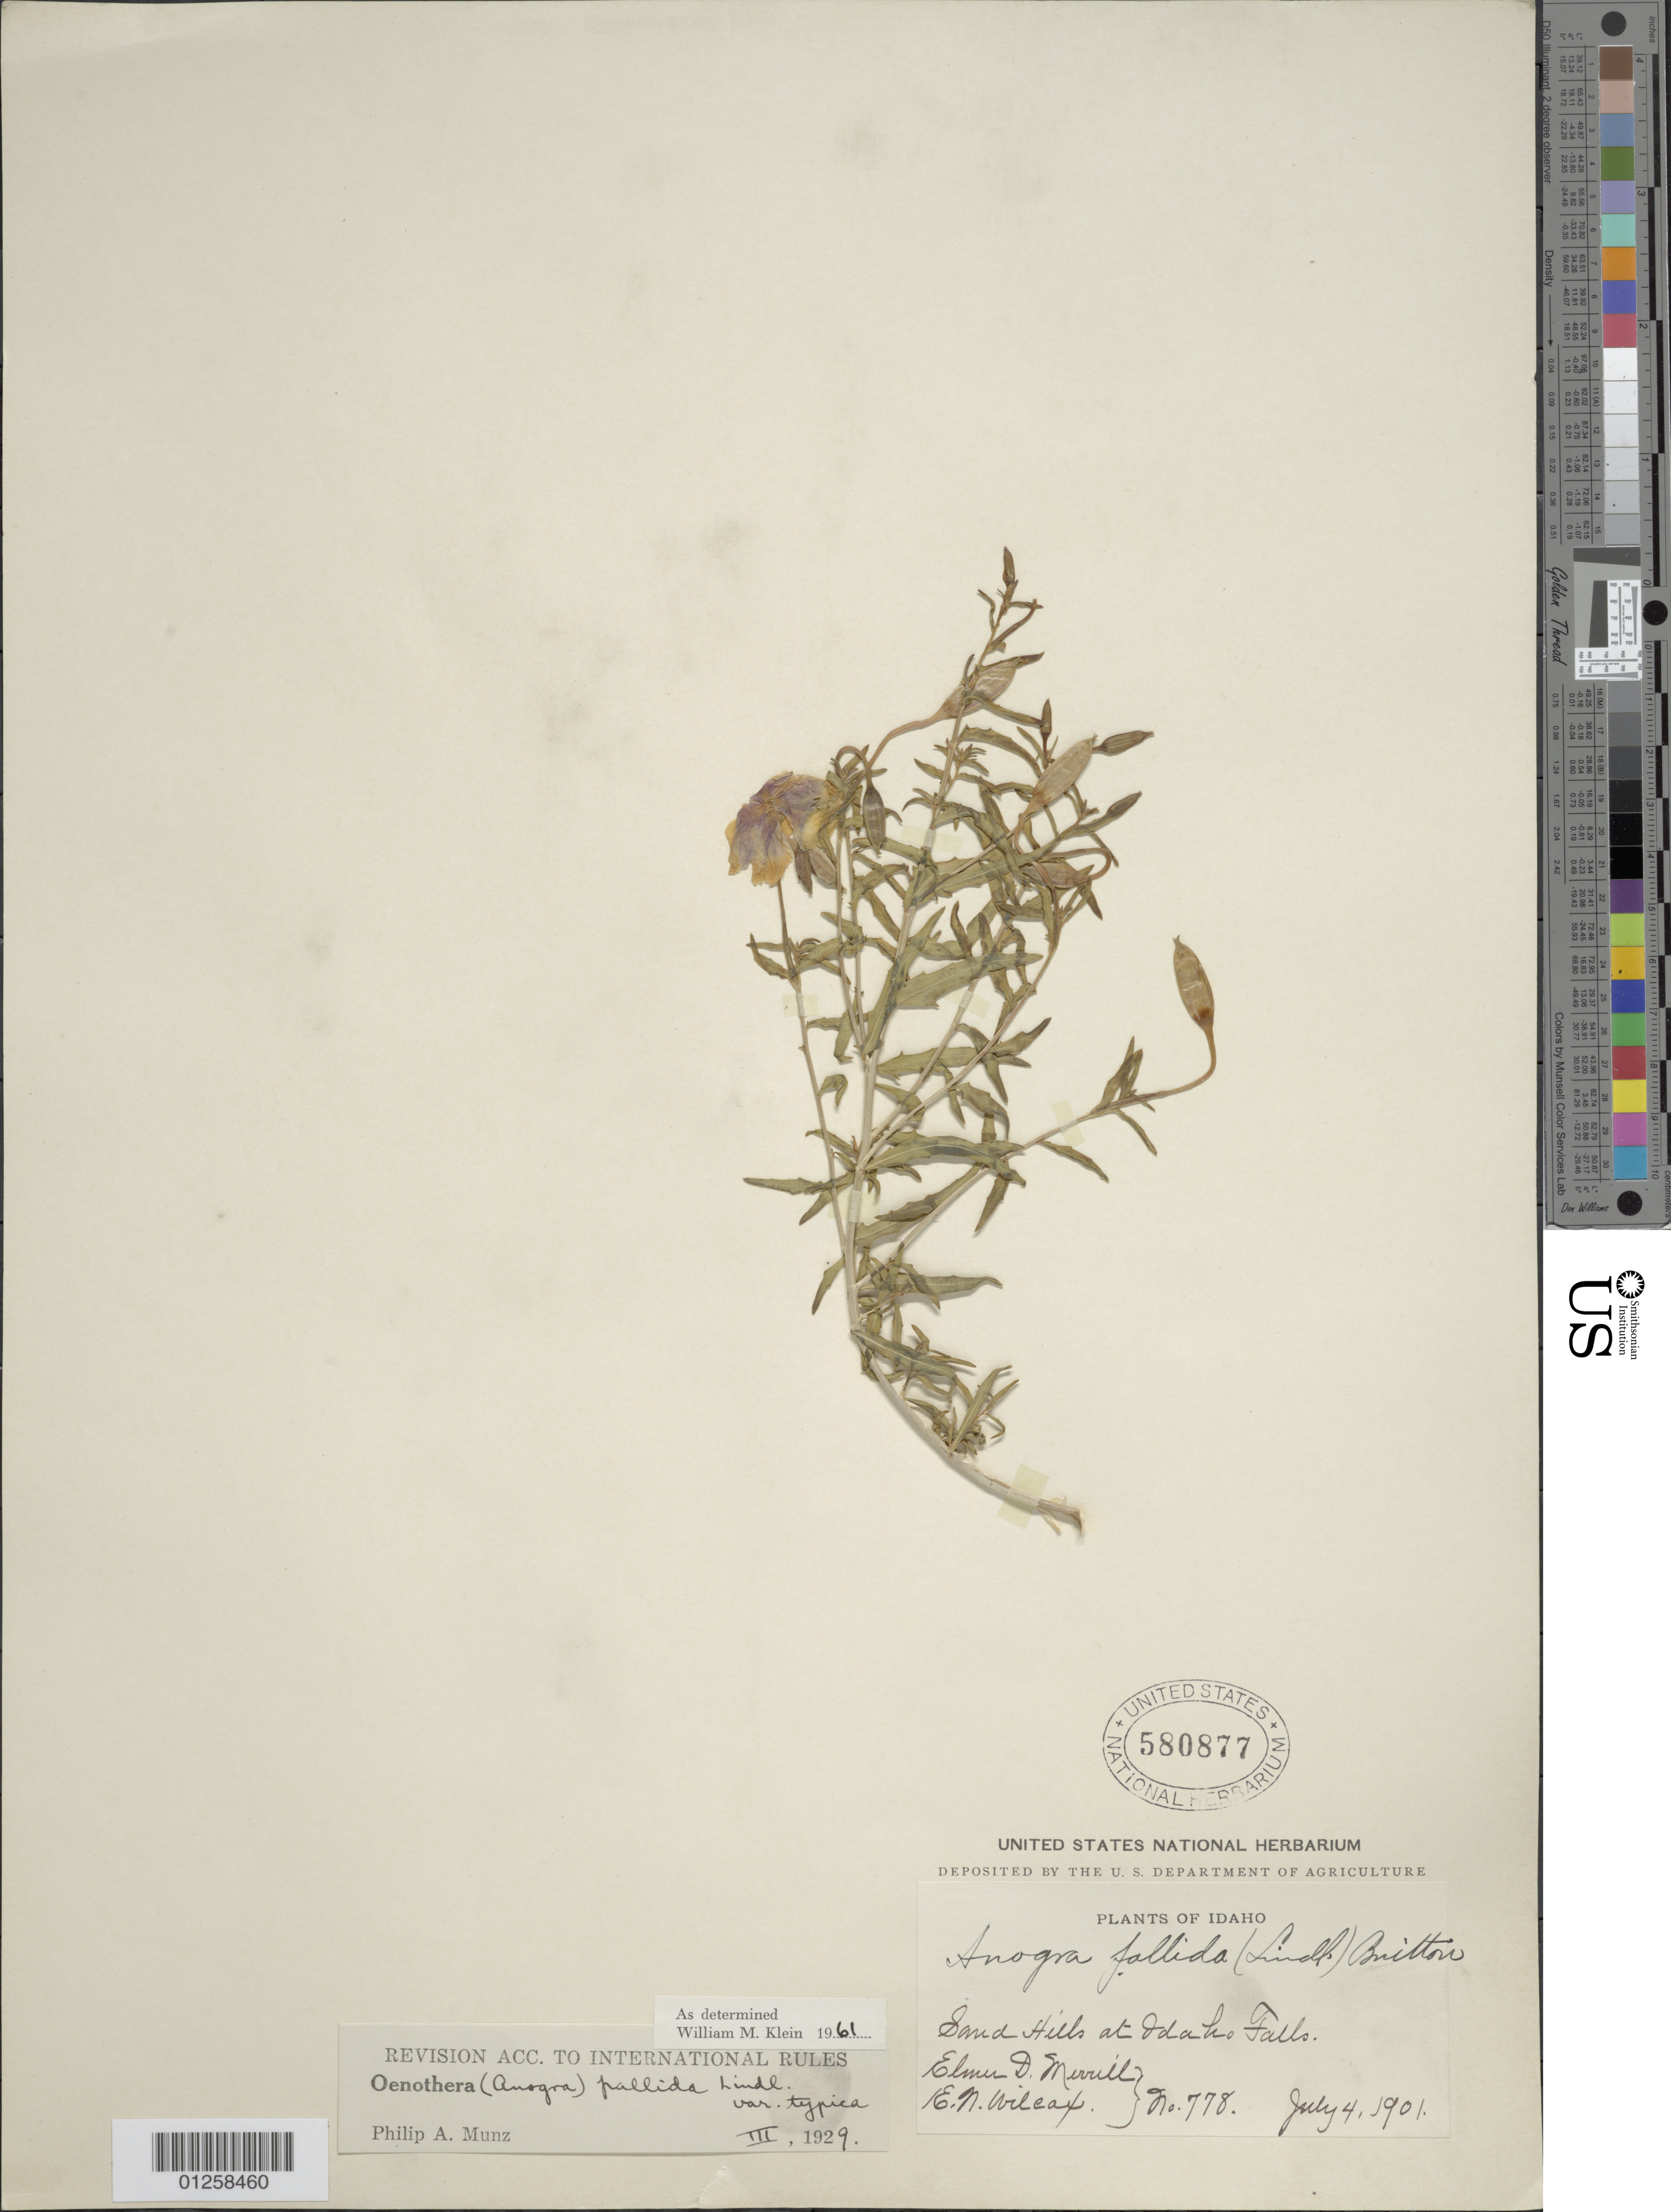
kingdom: Plantae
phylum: Tracheophyta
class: Magnoliopsida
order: Myrtales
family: Onagraceae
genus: Oenothera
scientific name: Oenothera pallida subsp. pallida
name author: Lindl.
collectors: E. D. Merrill & E. Wilcox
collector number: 778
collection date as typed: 04 Jul 1901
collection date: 1901-07-04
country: United States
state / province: Idaho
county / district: Bonneville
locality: Idaho Falls.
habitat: Sand hills.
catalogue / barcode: US 580877